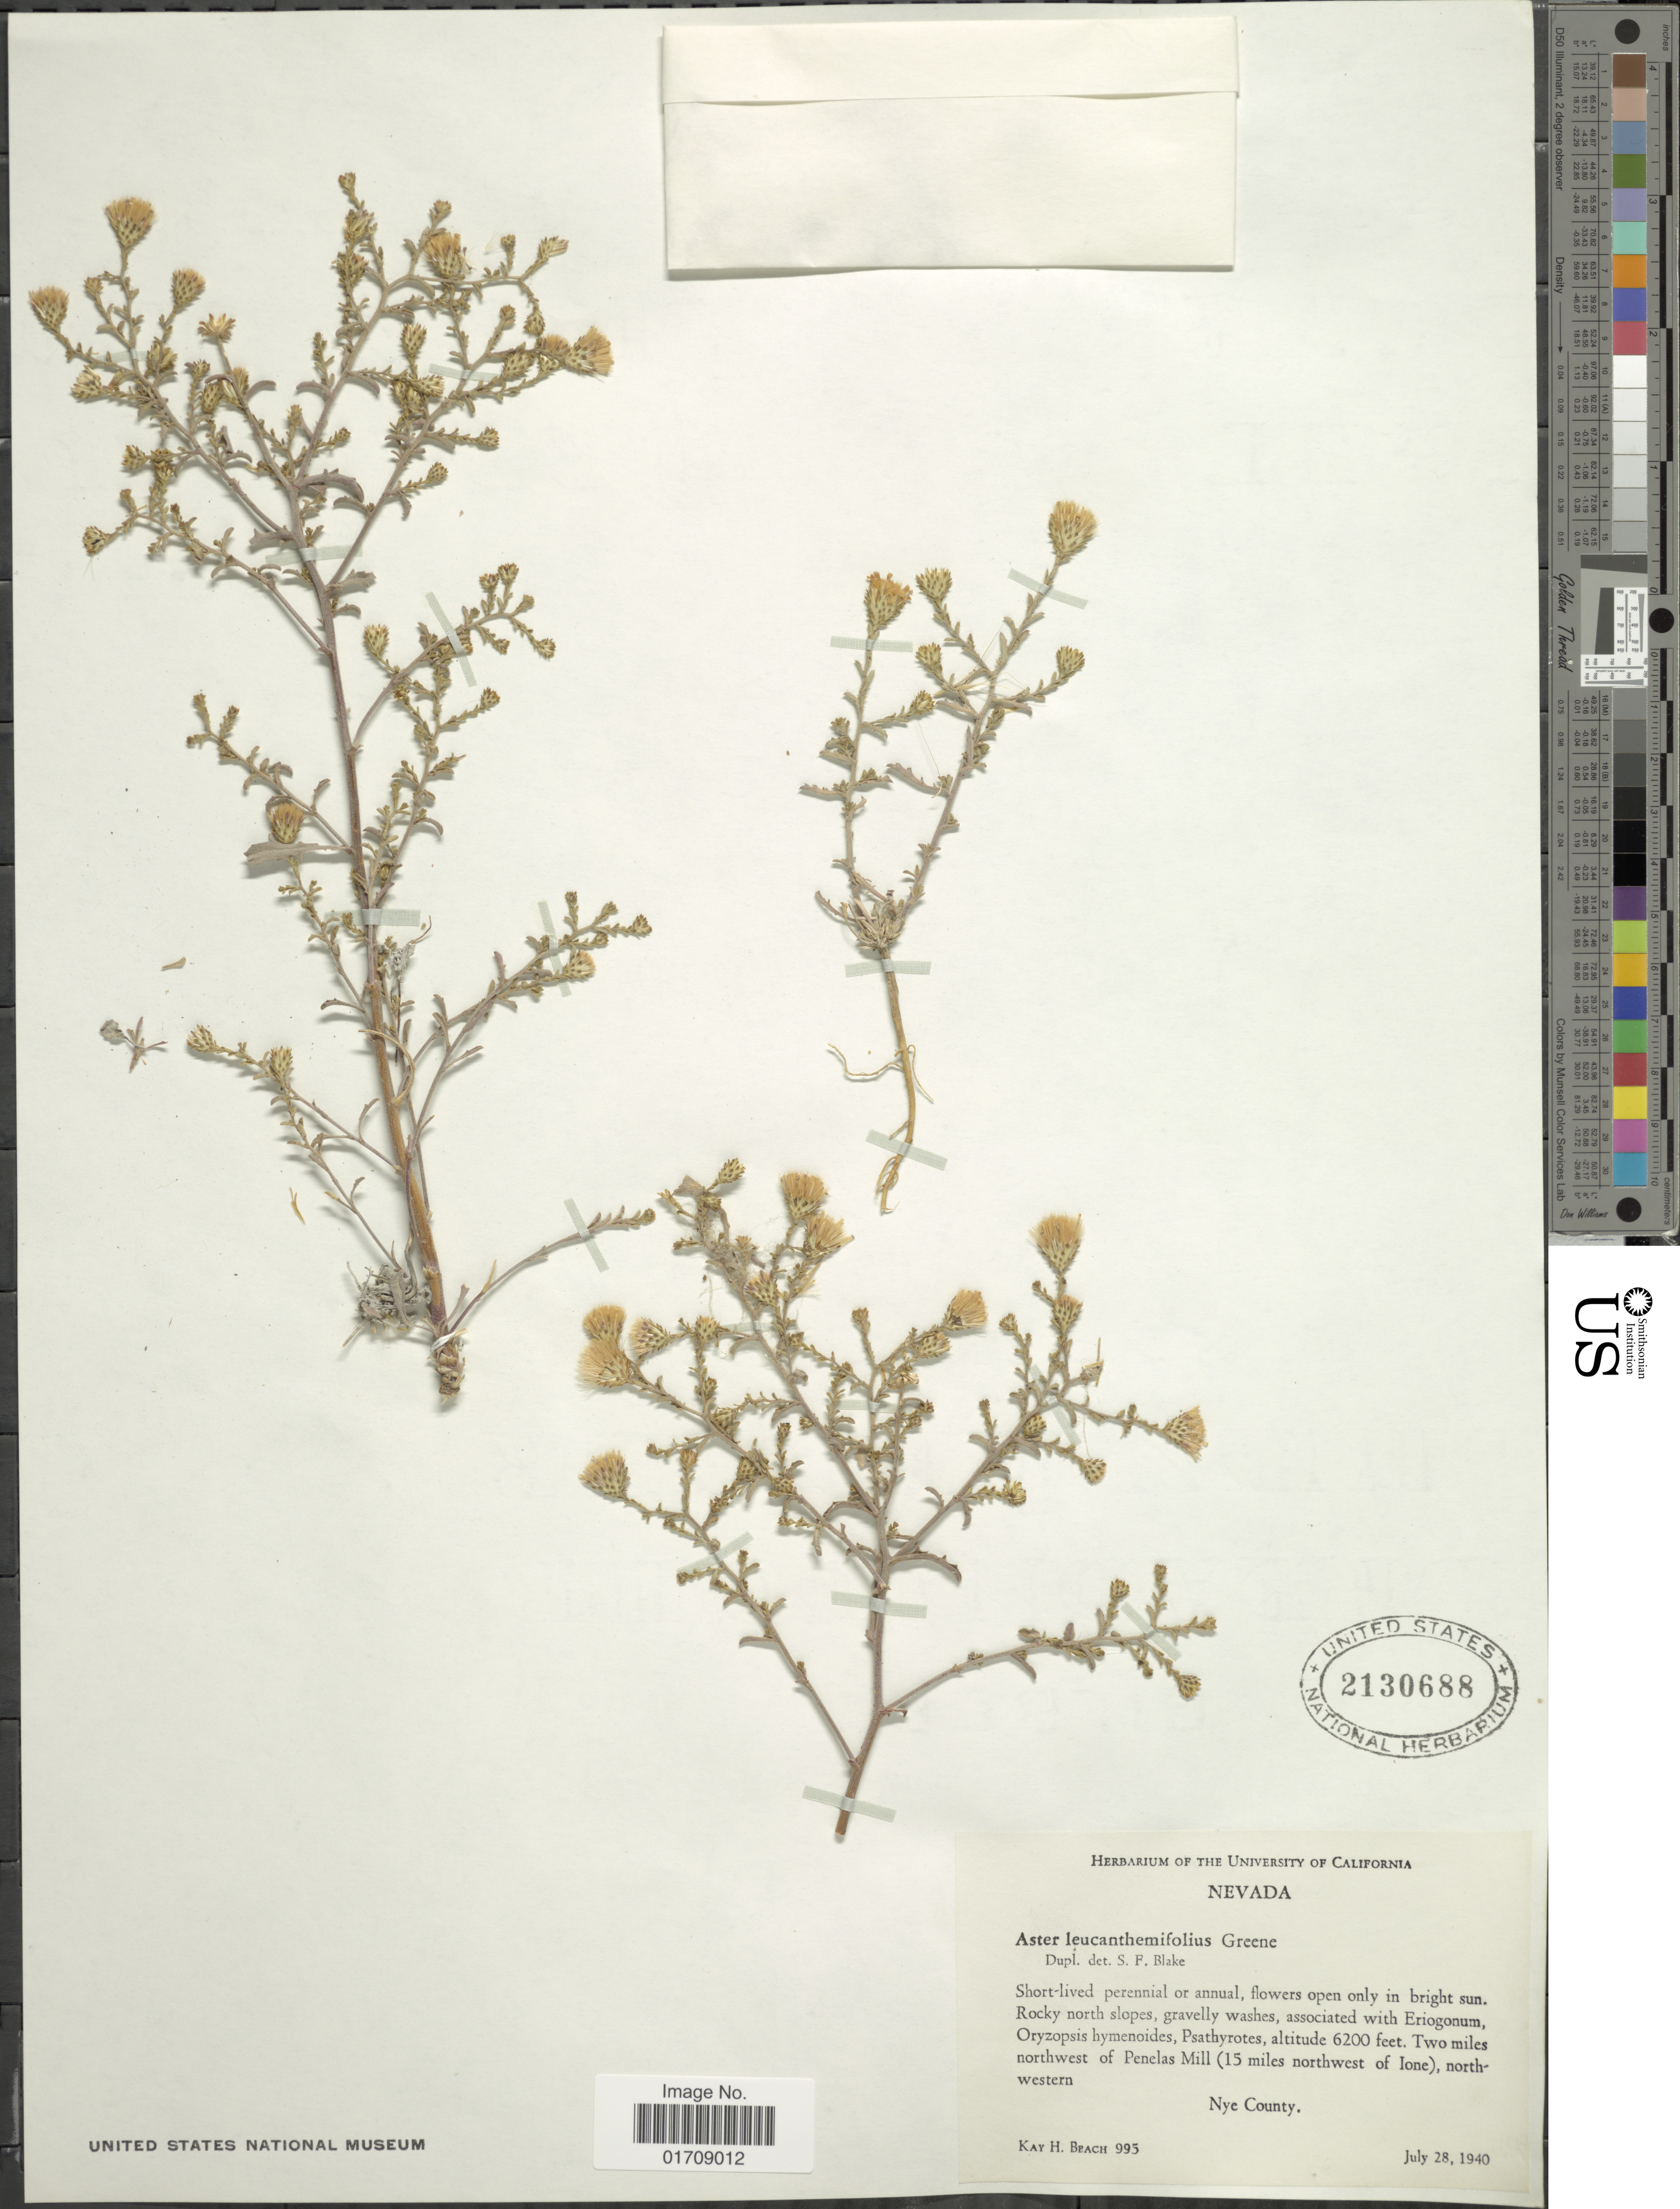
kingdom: Plantae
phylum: Tracheophyta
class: Magnoliopsida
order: Asterales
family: Asteraceae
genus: Machaeranthera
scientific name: Machaeranthera leucanthemifolia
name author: (Greene) Greene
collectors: K. H. Beach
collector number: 995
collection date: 1940-07-28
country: United States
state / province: Nevada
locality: Two miles northwest of Penelas Mill (15 miles northwest of Ione), northwestern Nye County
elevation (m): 1890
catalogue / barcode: US 2130688